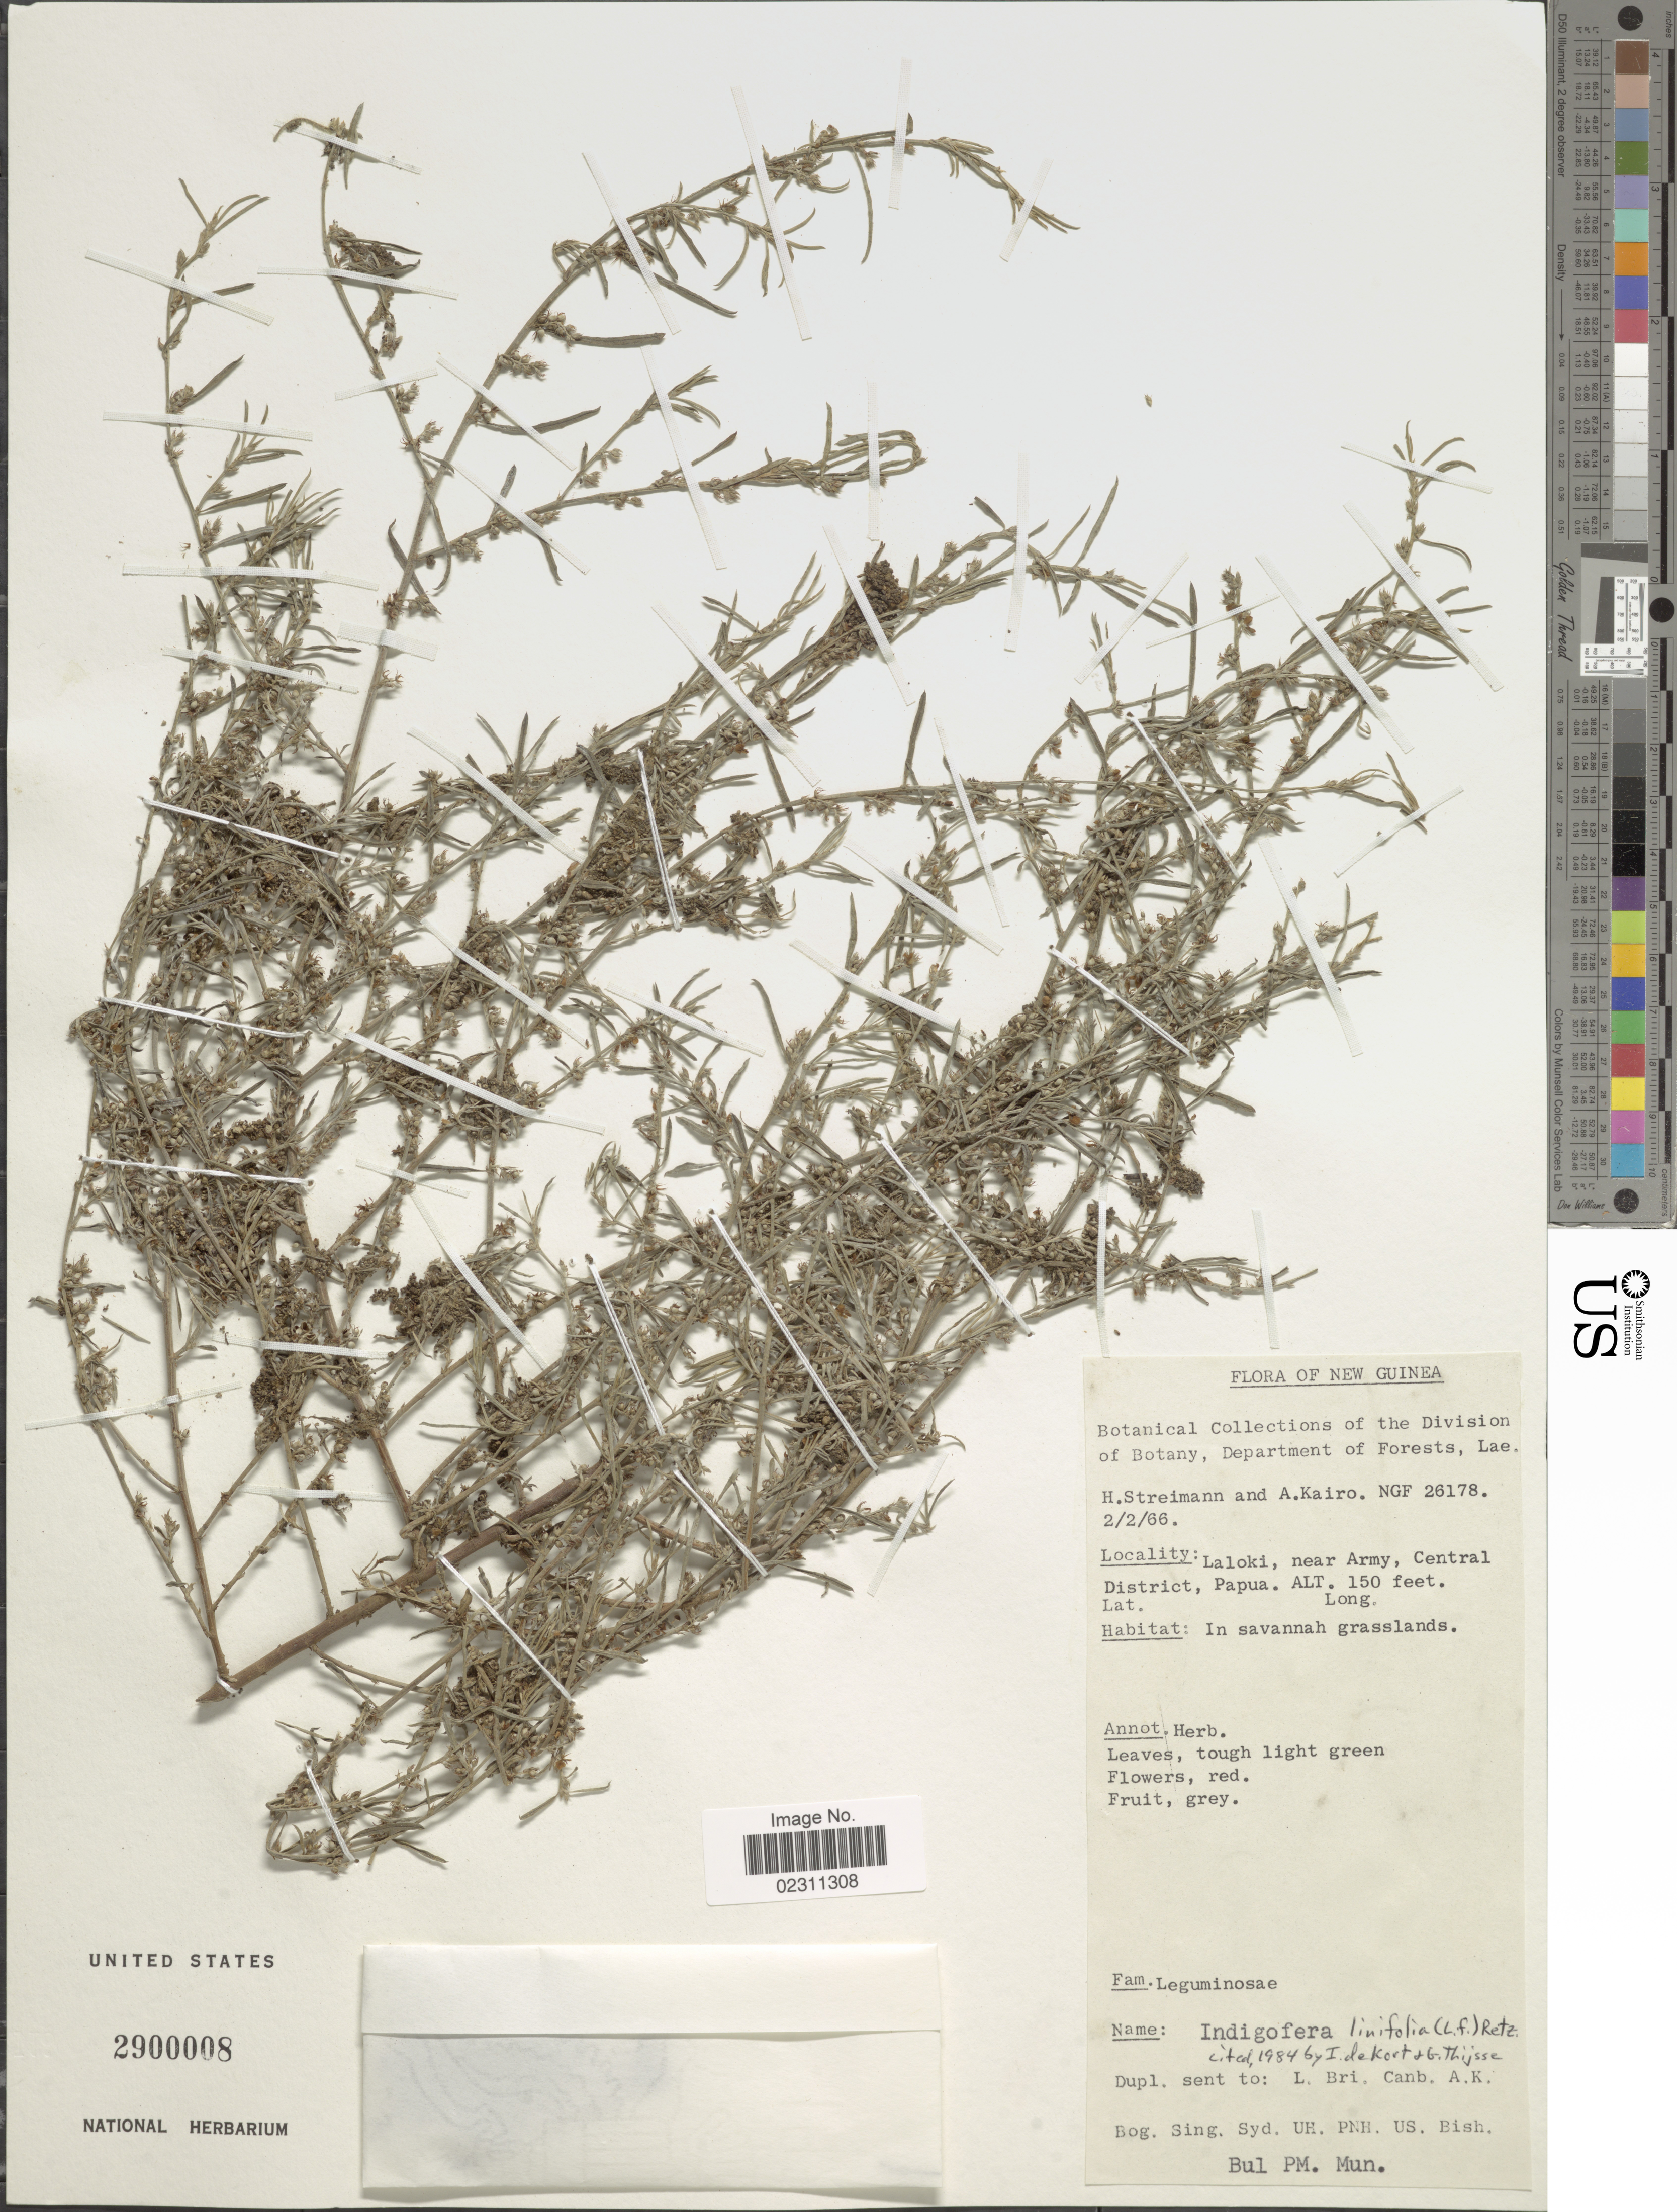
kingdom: Plantae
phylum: Tracheophyta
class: Magnoliopsida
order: Fabales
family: Fabaceae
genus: Indigofera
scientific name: Indigofera linifolia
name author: Retz.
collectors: H. Streimann & A. Kairo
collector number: NGF26178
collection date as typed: Transcribed d/m/y: 2/2/66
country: Papua New Guinea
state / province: Central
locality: Laloki, near Army, Central District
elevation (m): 46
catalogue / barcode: US 2900008